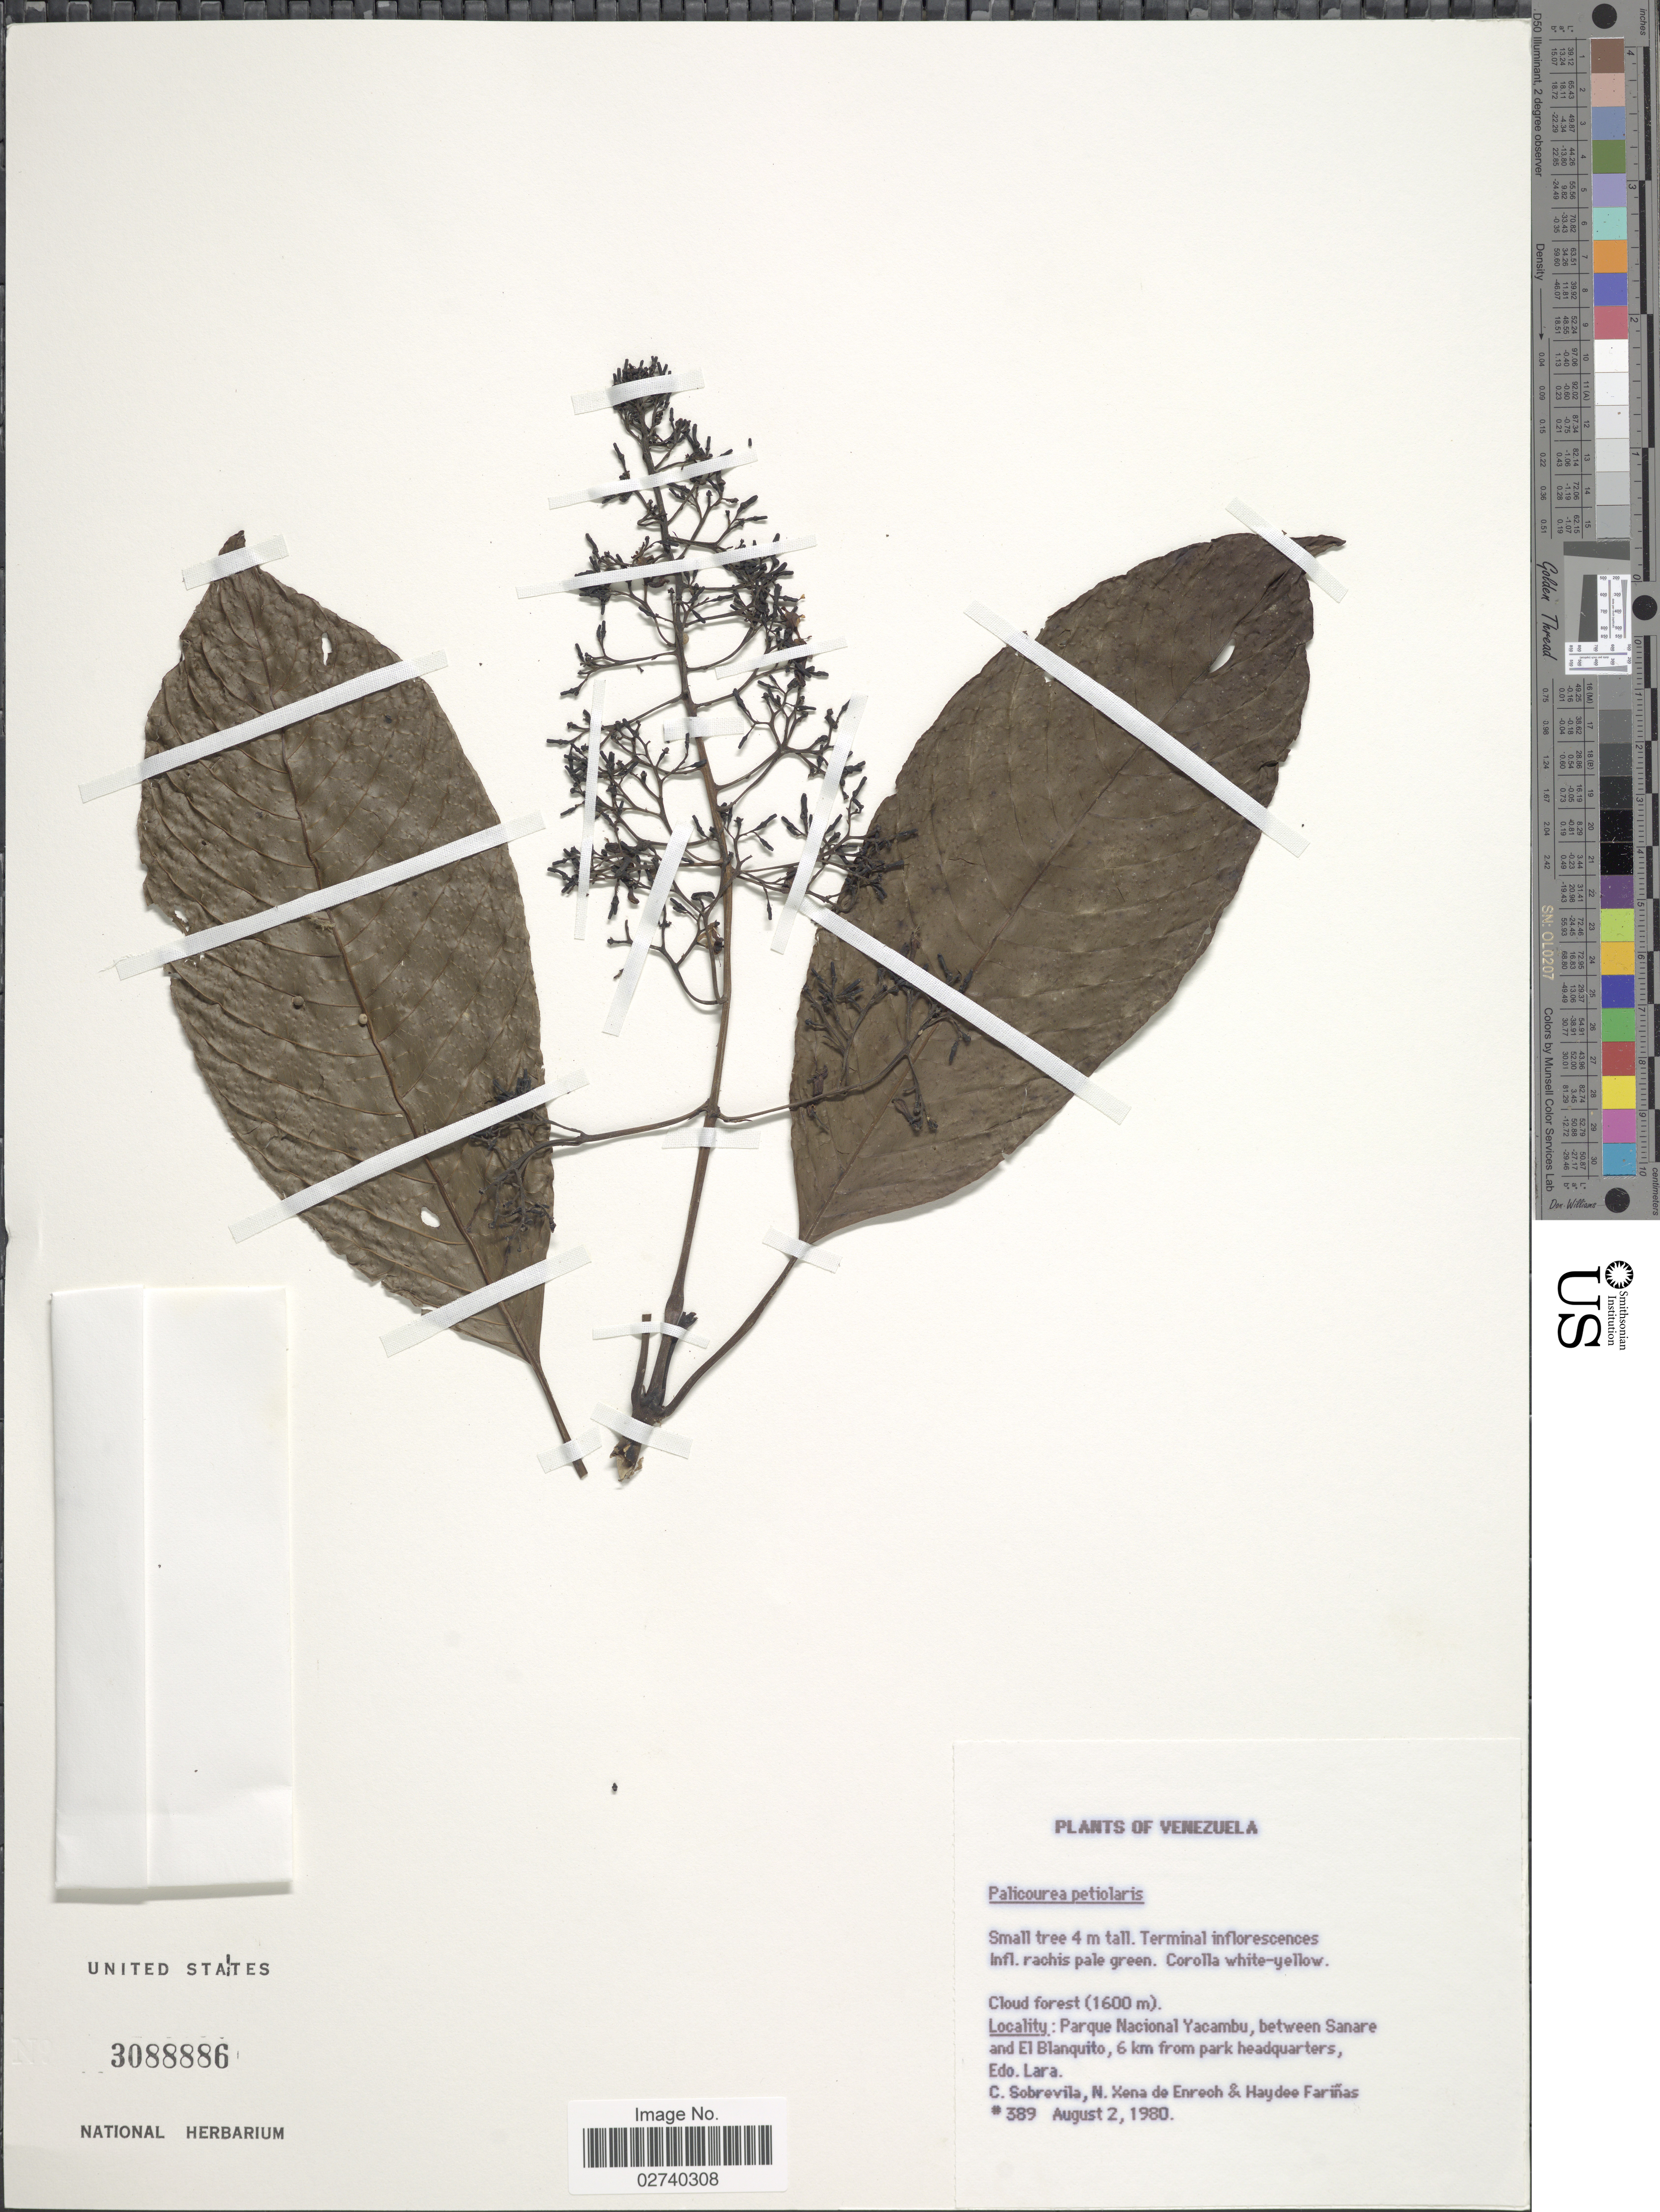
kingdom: Plantae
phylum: Tracheophyta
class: Magnoliopsida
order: Gentianales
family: Rubiaceae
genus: Palicourea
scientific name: Palicourea petiolaris Kunth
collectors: C. Sobrevila, N. Xena de Enrech & H. Fariñas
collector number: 389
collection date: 1980-08-02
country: Venezuela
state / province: Lara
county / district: Jiménez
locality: Parque Nacional Yacambu, between Sanare and El Blanquito, 6 km from park headquarters.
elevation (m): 1600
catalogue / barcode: US 3088886